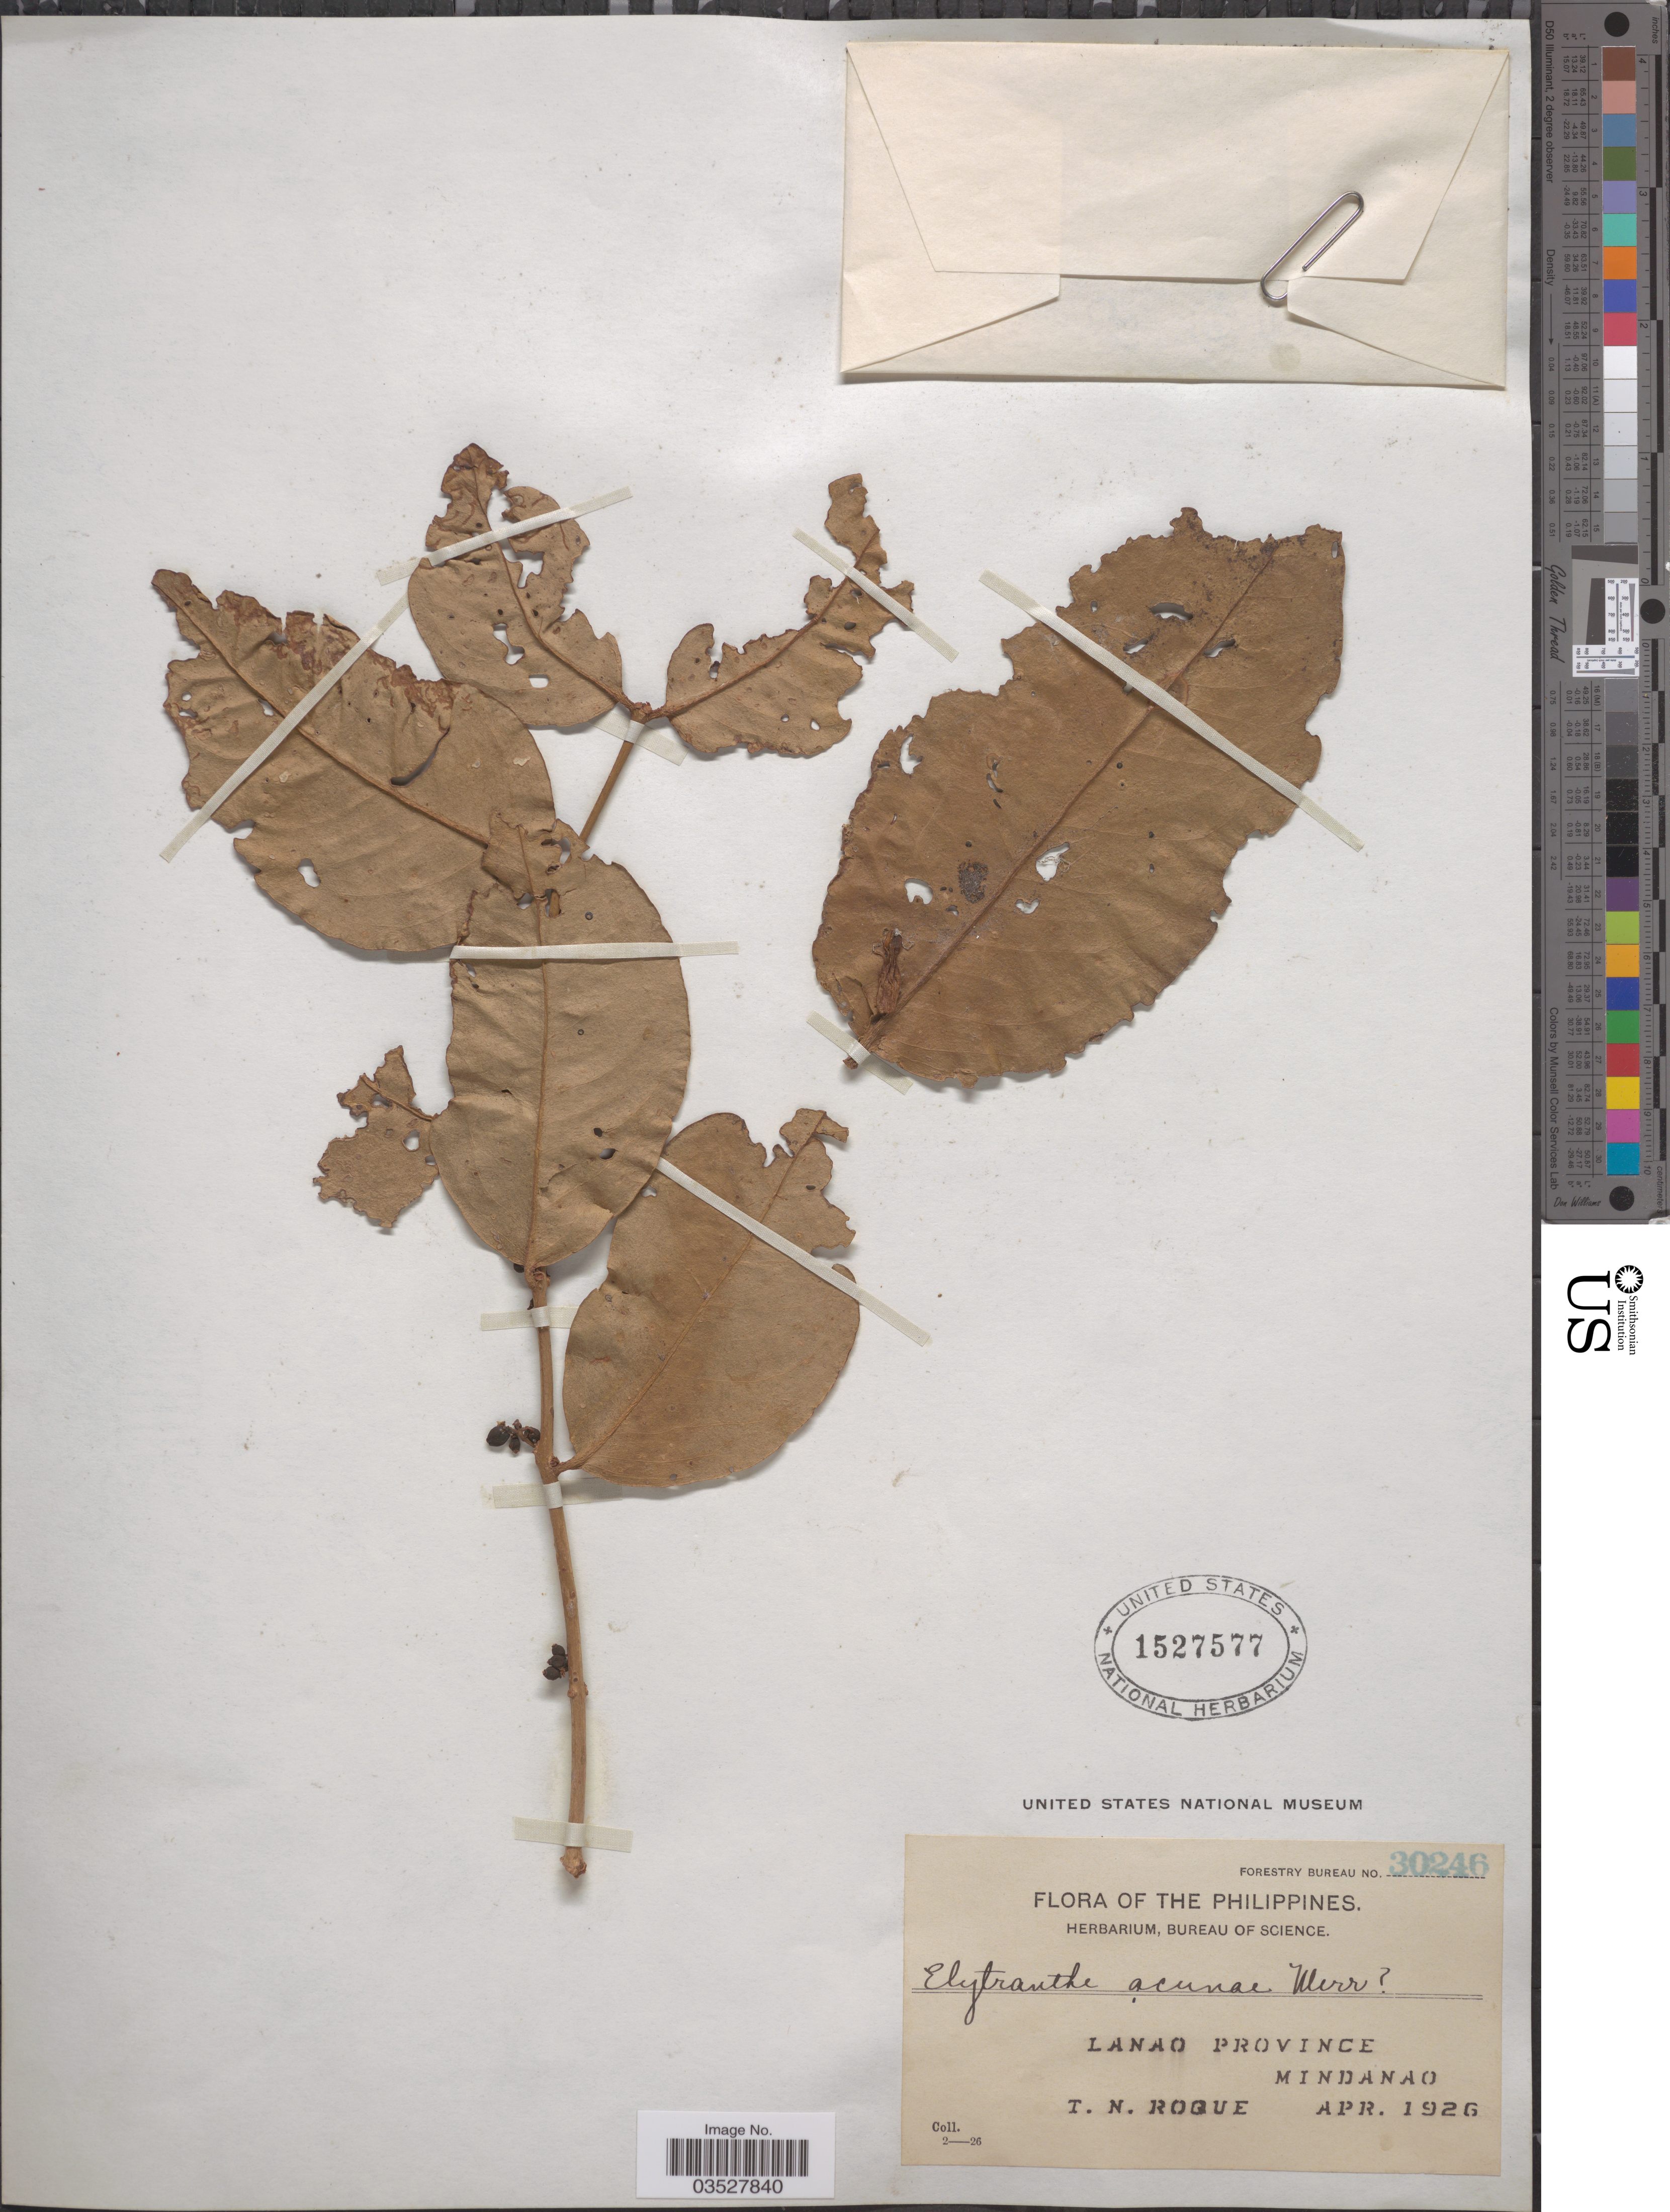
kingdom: Plantae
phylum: Tracheophyta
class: Magnoliopsida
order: Santalales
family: Loranthaceae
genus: Elytranthe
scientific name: Elytranthe acunae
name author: Merr.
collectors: T. Roque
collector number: Forestry Bureau 30246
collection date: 1926-04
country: Philippines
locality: Lanao Province. Mindanao.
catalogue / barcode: US 1527577